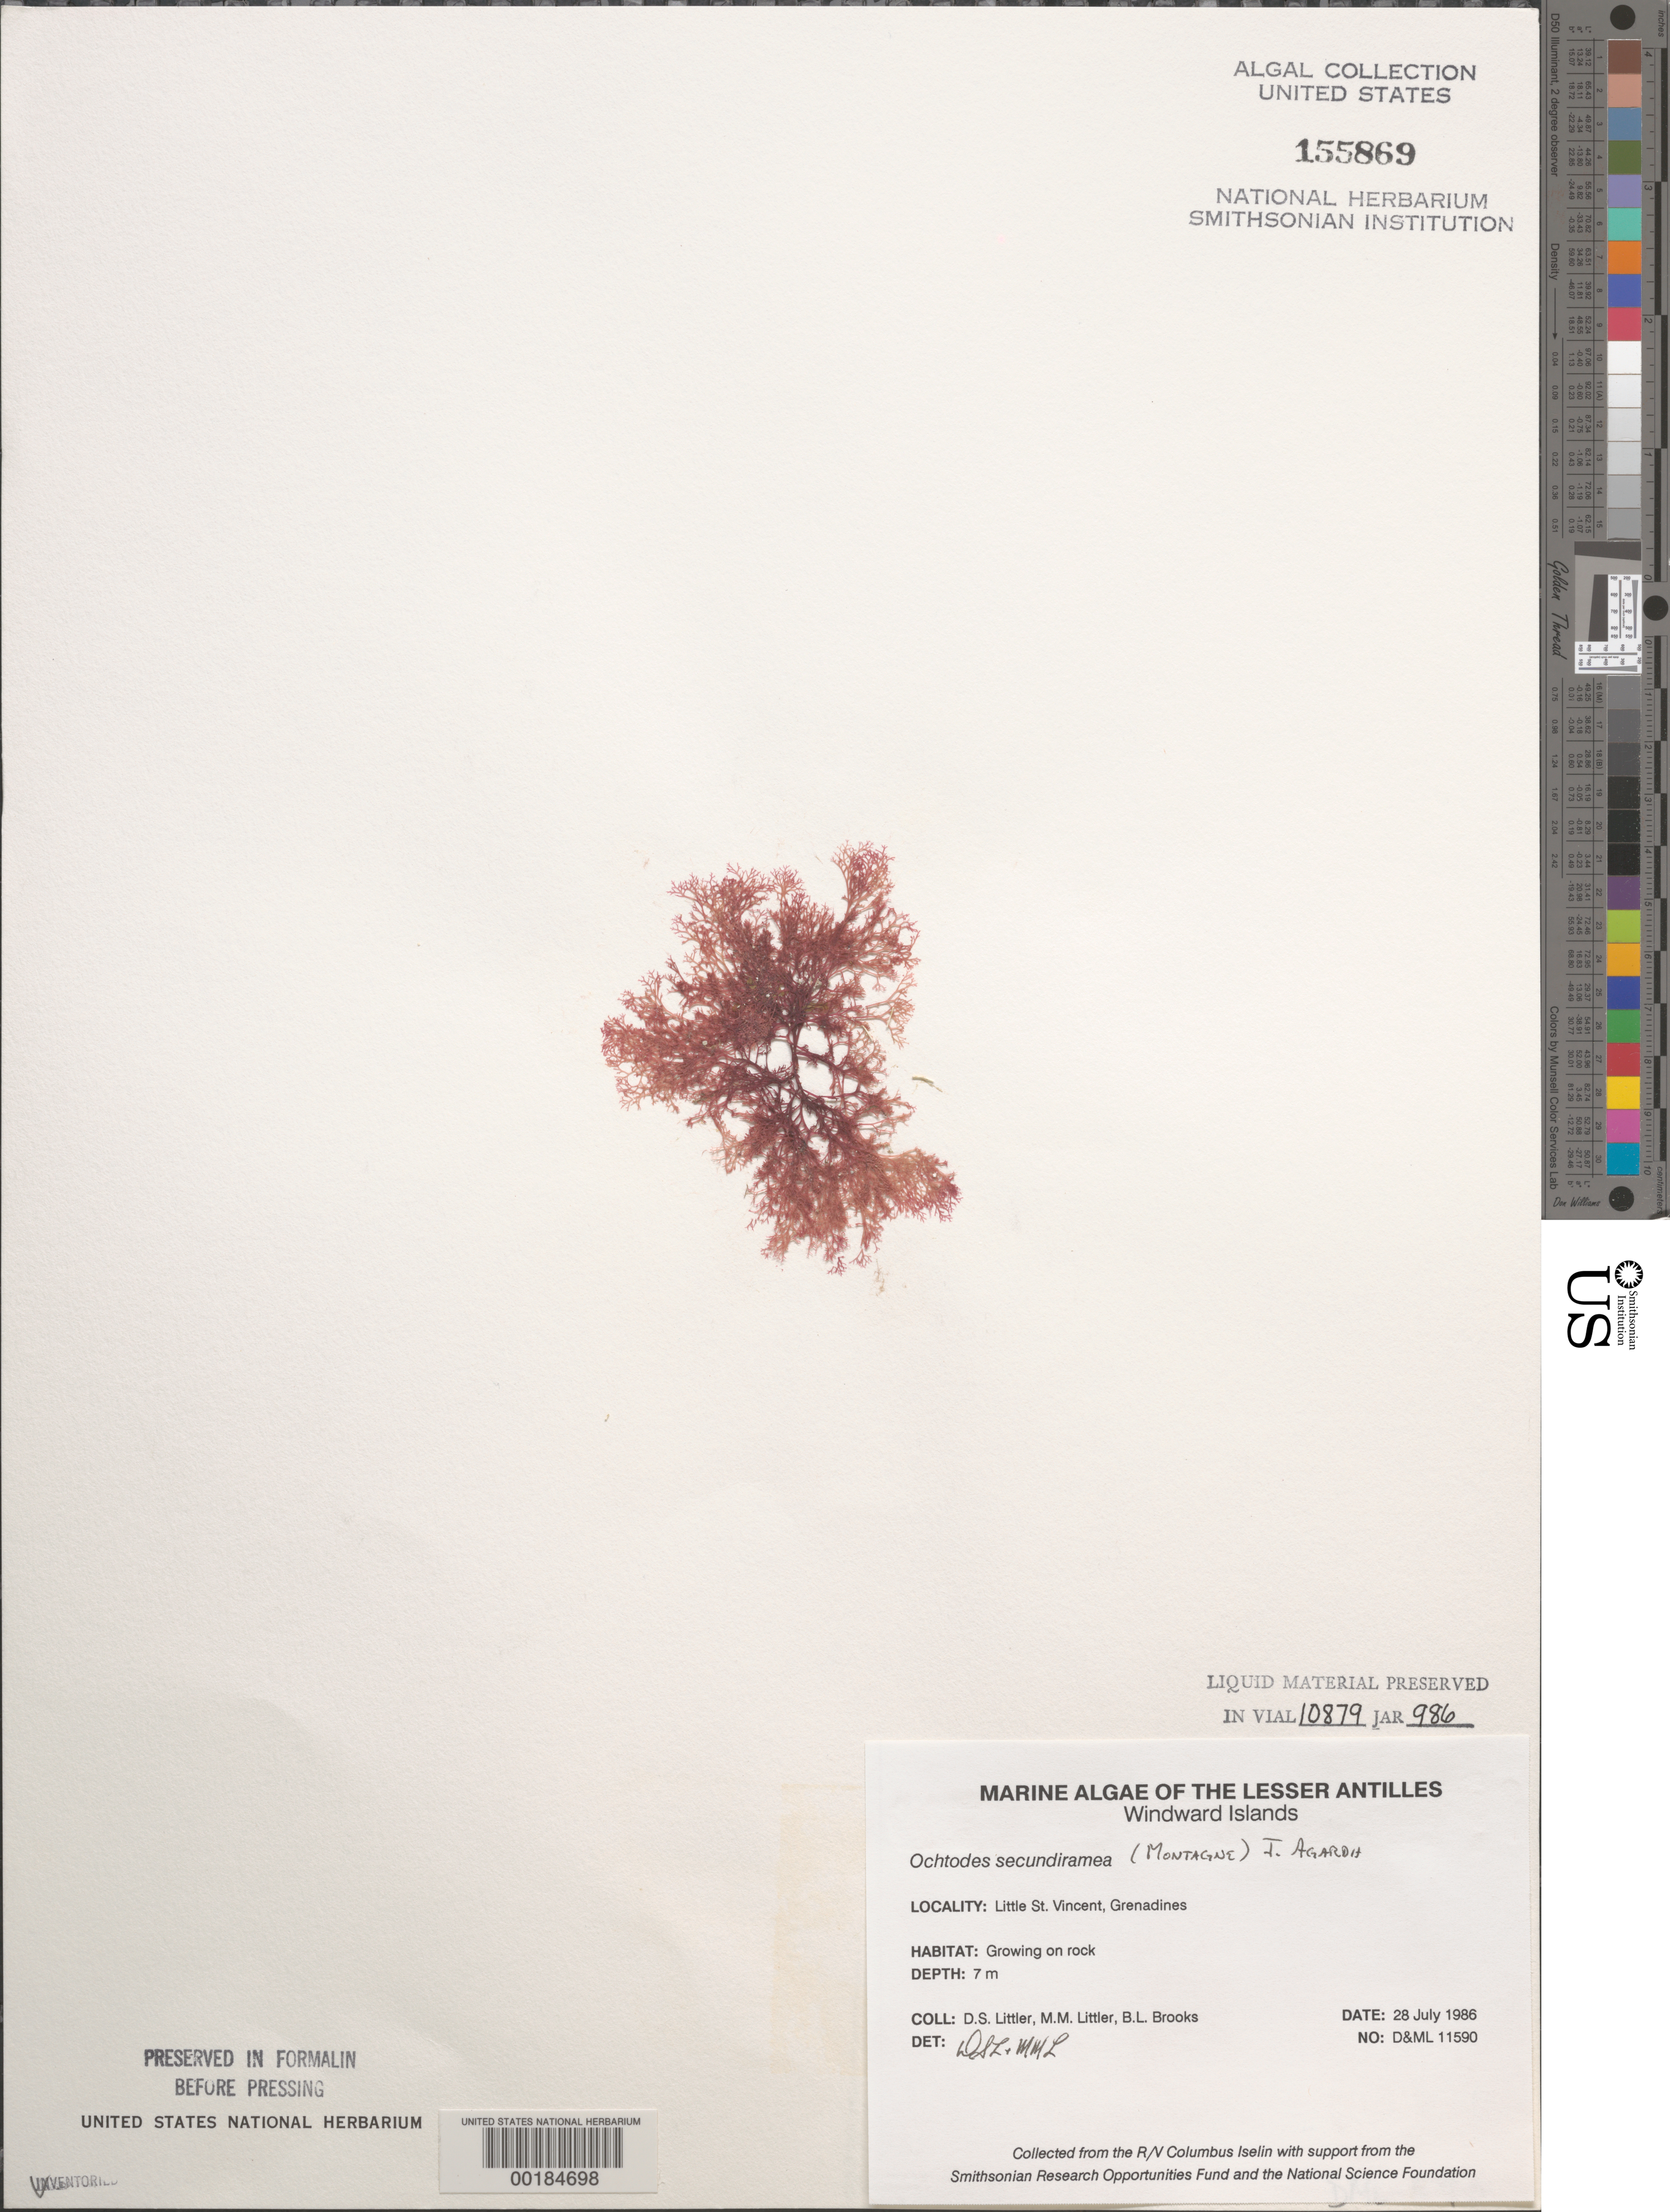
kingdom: Plantae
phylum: Rhodophyta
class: Florideophyceae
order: Gigartinales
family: Rhizophyllidaceae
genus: Ochtodes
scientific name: Ochtodes secundiramea, ined.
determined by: Littler, D. S.; Littler, M. M.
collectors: D. S. Littler, M. M. Littler & B. Brooks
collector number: D&ML 11590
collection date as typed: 28 Jul 1986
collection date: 1986-07-28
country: St. Vincent - Grenadines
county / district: Grenadines Parish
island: Little Saint Vincent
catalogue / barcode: US 155869